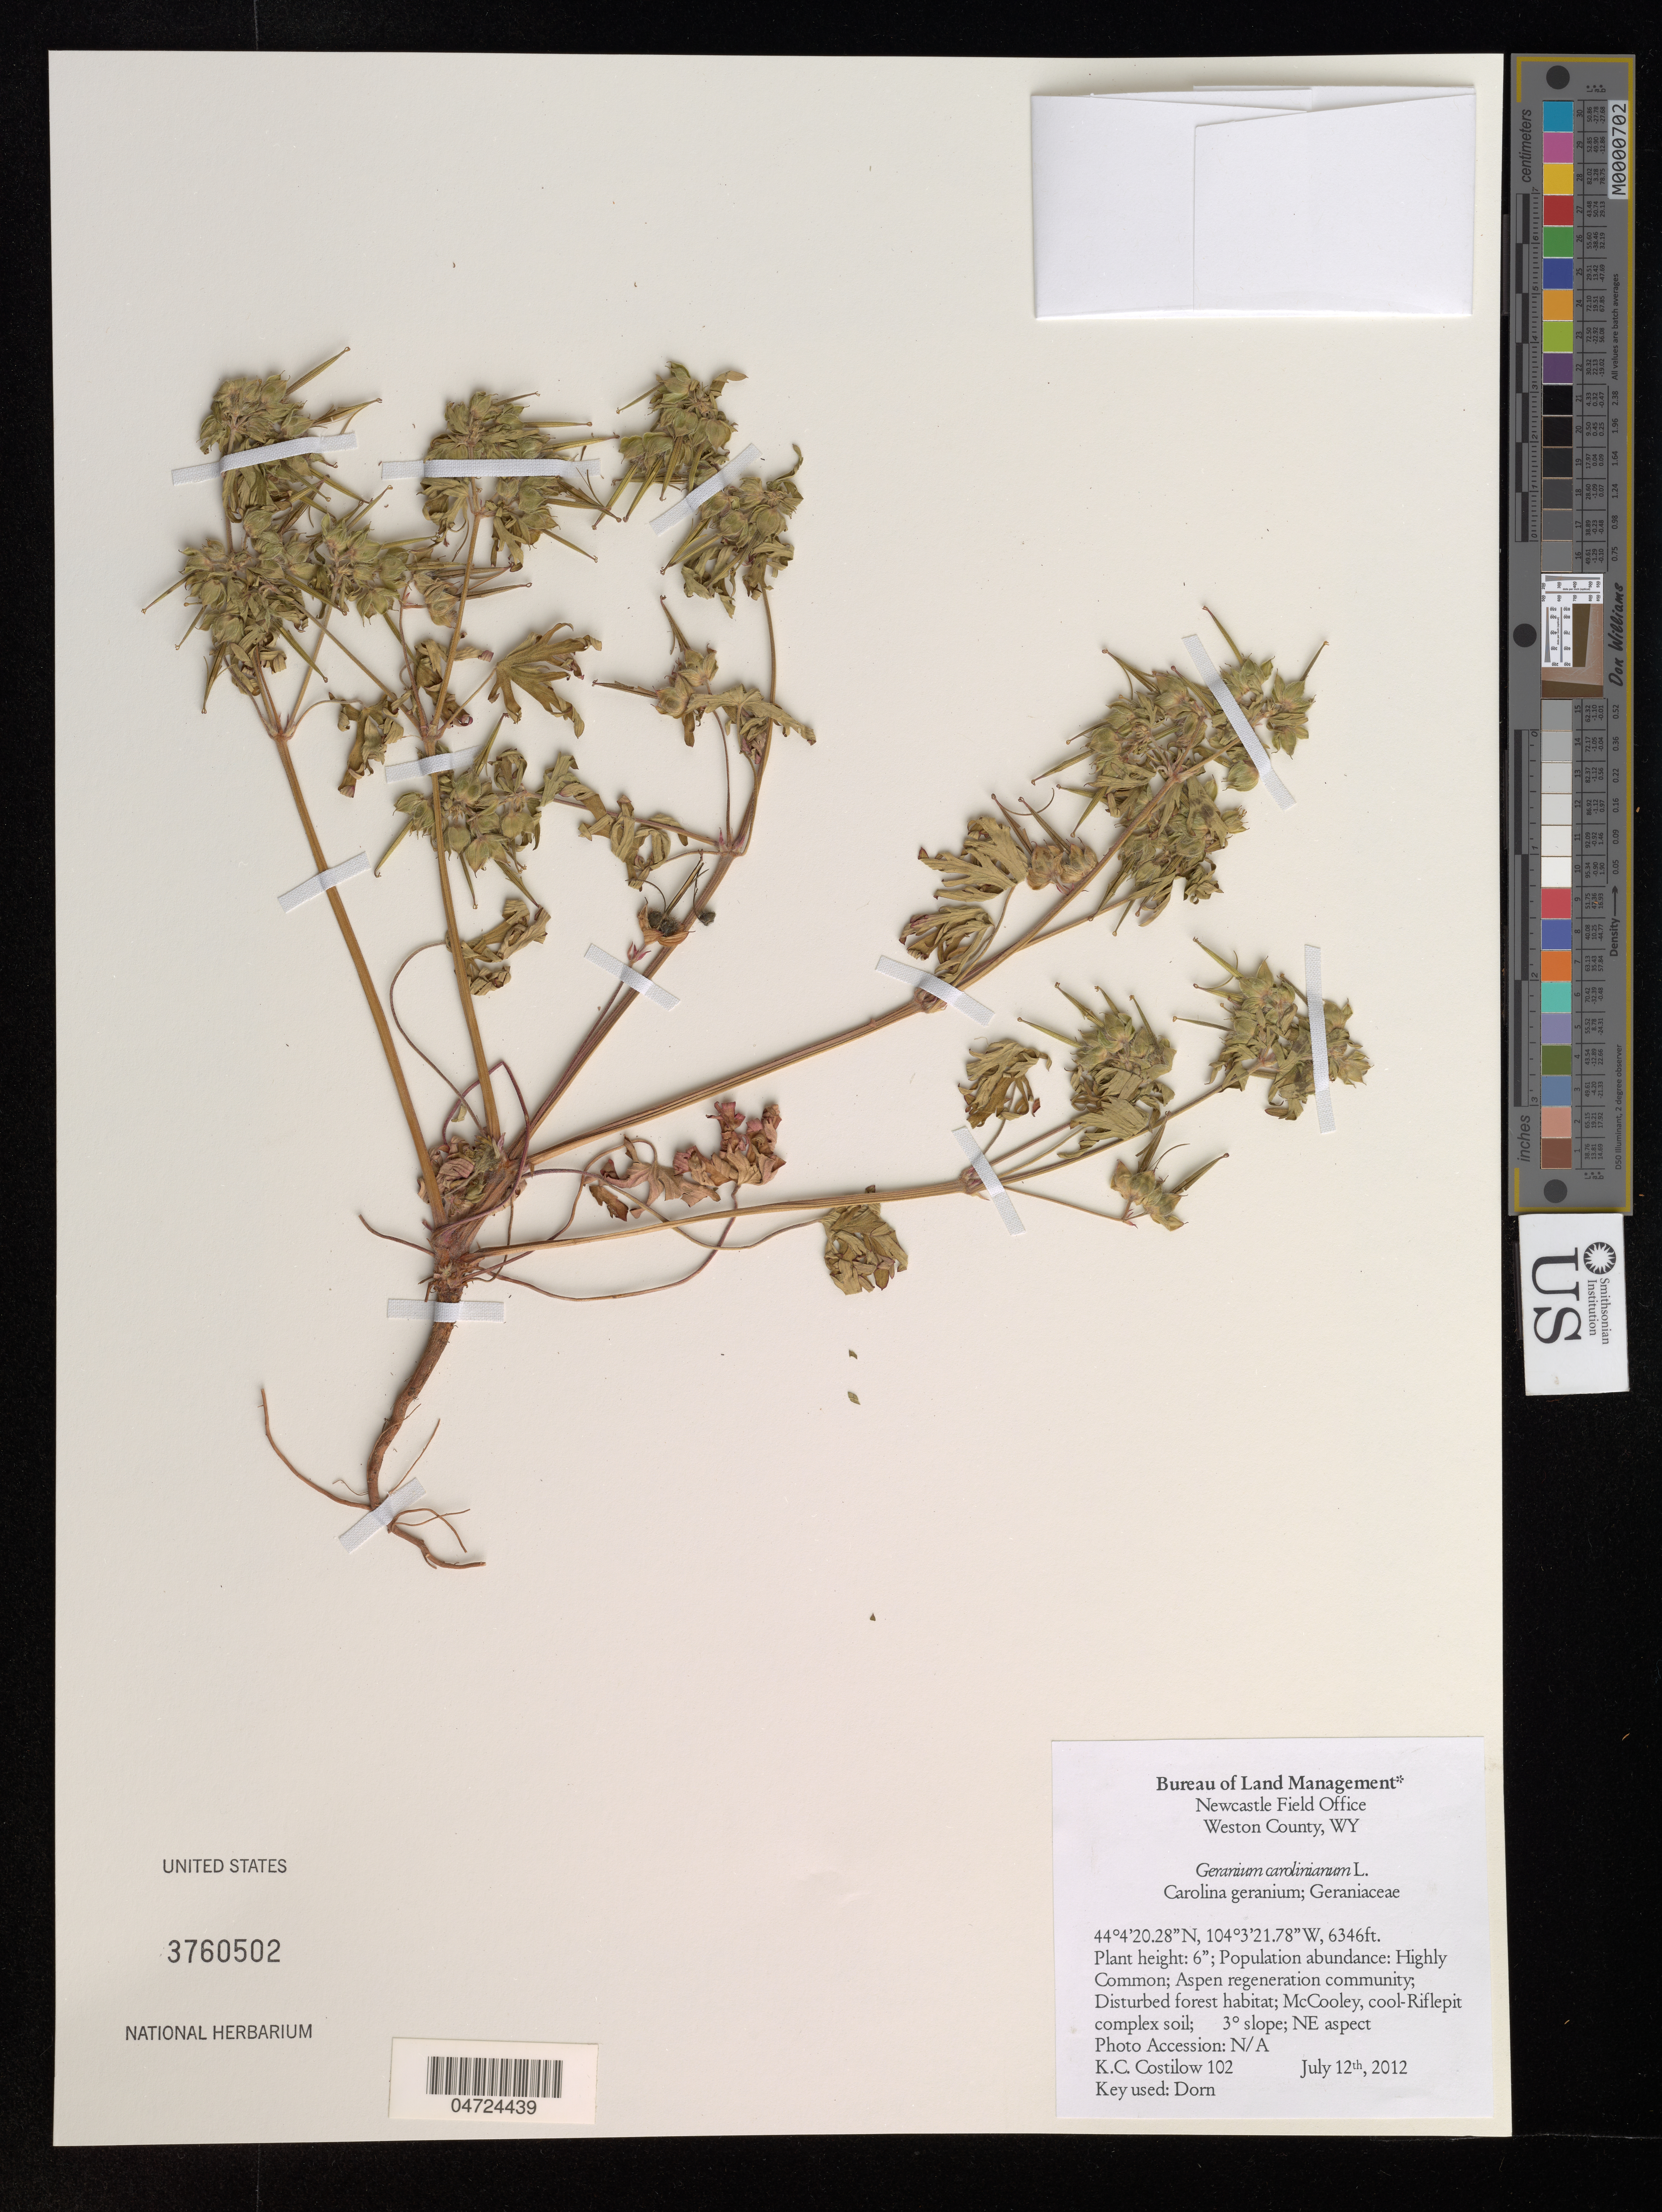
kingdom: Plantae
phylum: Tracheophyta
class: Magnoliopsida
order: Geraniales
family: Geraniaceae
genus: Geranium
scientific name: Geranium carolinianum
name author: L.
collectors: K. Costilow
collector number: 102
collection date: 2012-07-12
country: United States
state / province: Wyoming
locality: Weston County.?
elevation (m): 1934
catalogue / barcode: US 3760502